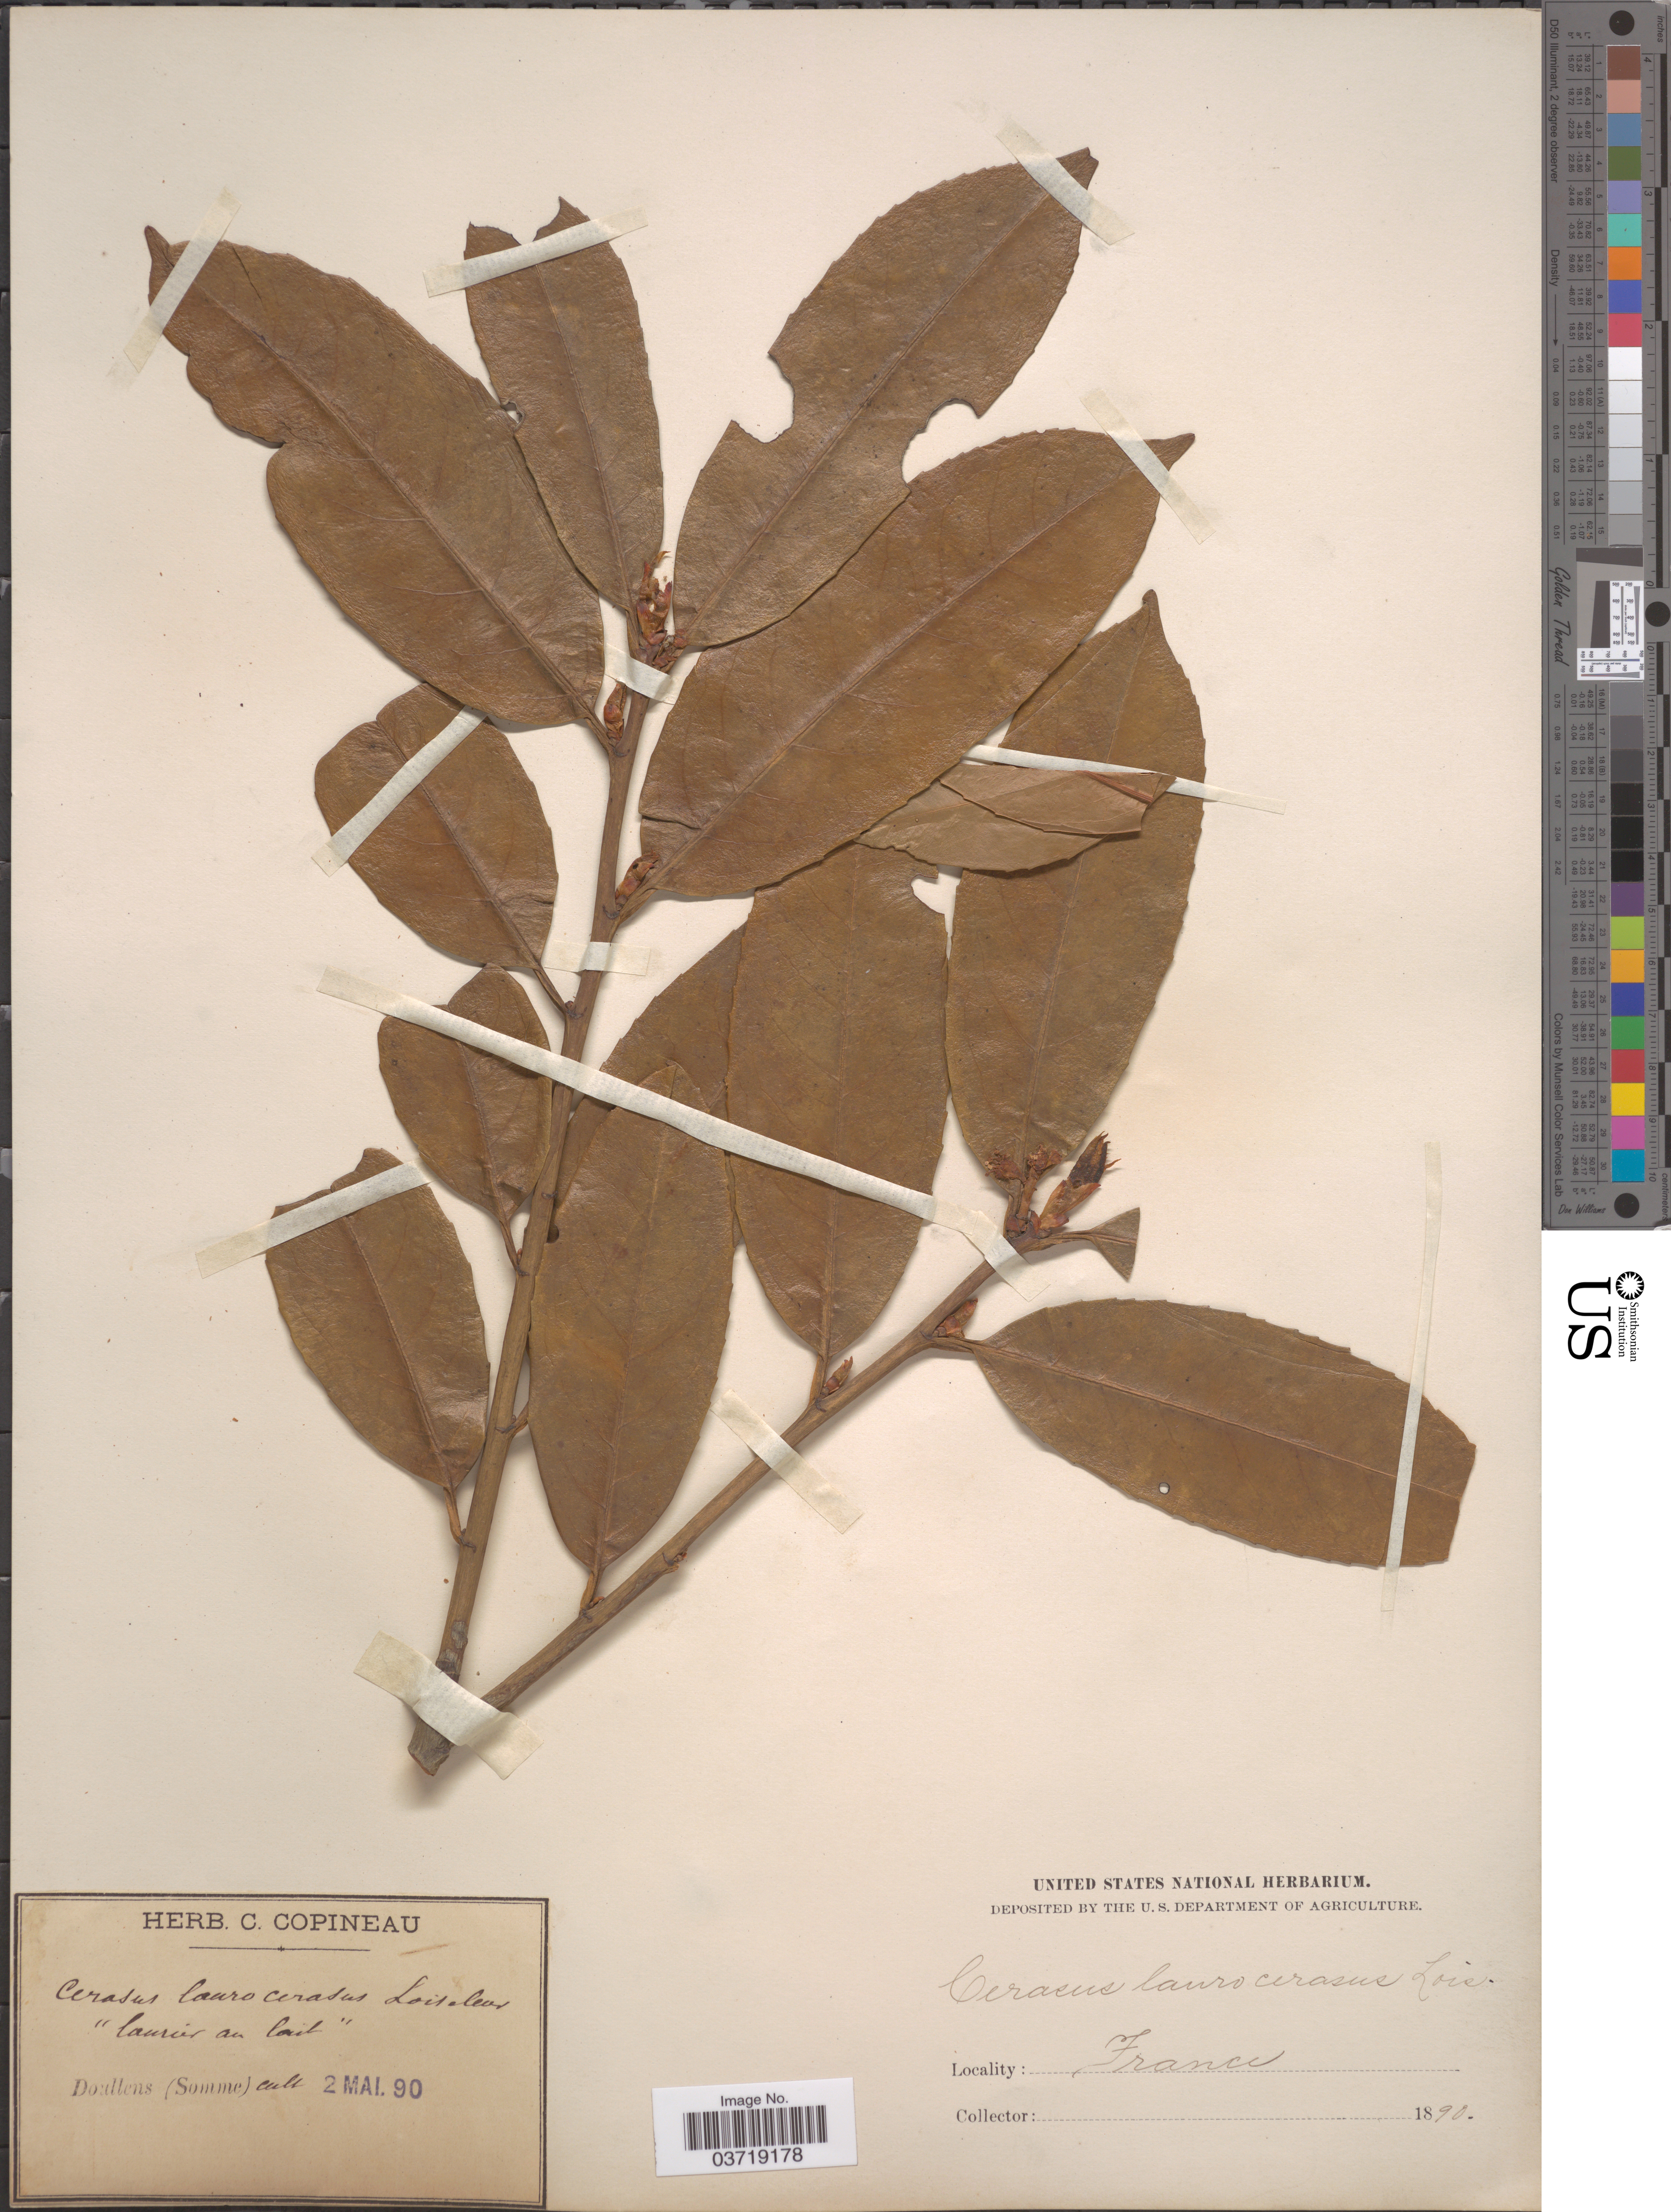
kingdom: Plantae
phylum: Tracheophyta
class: Magnoliopsida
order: Rosales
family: Rosaceae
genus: Prunus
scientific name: Prunus laurocerasus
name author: L.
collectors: ex herb. C. Copineau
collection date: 1890-05-02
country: France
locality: Doullens (Somme).